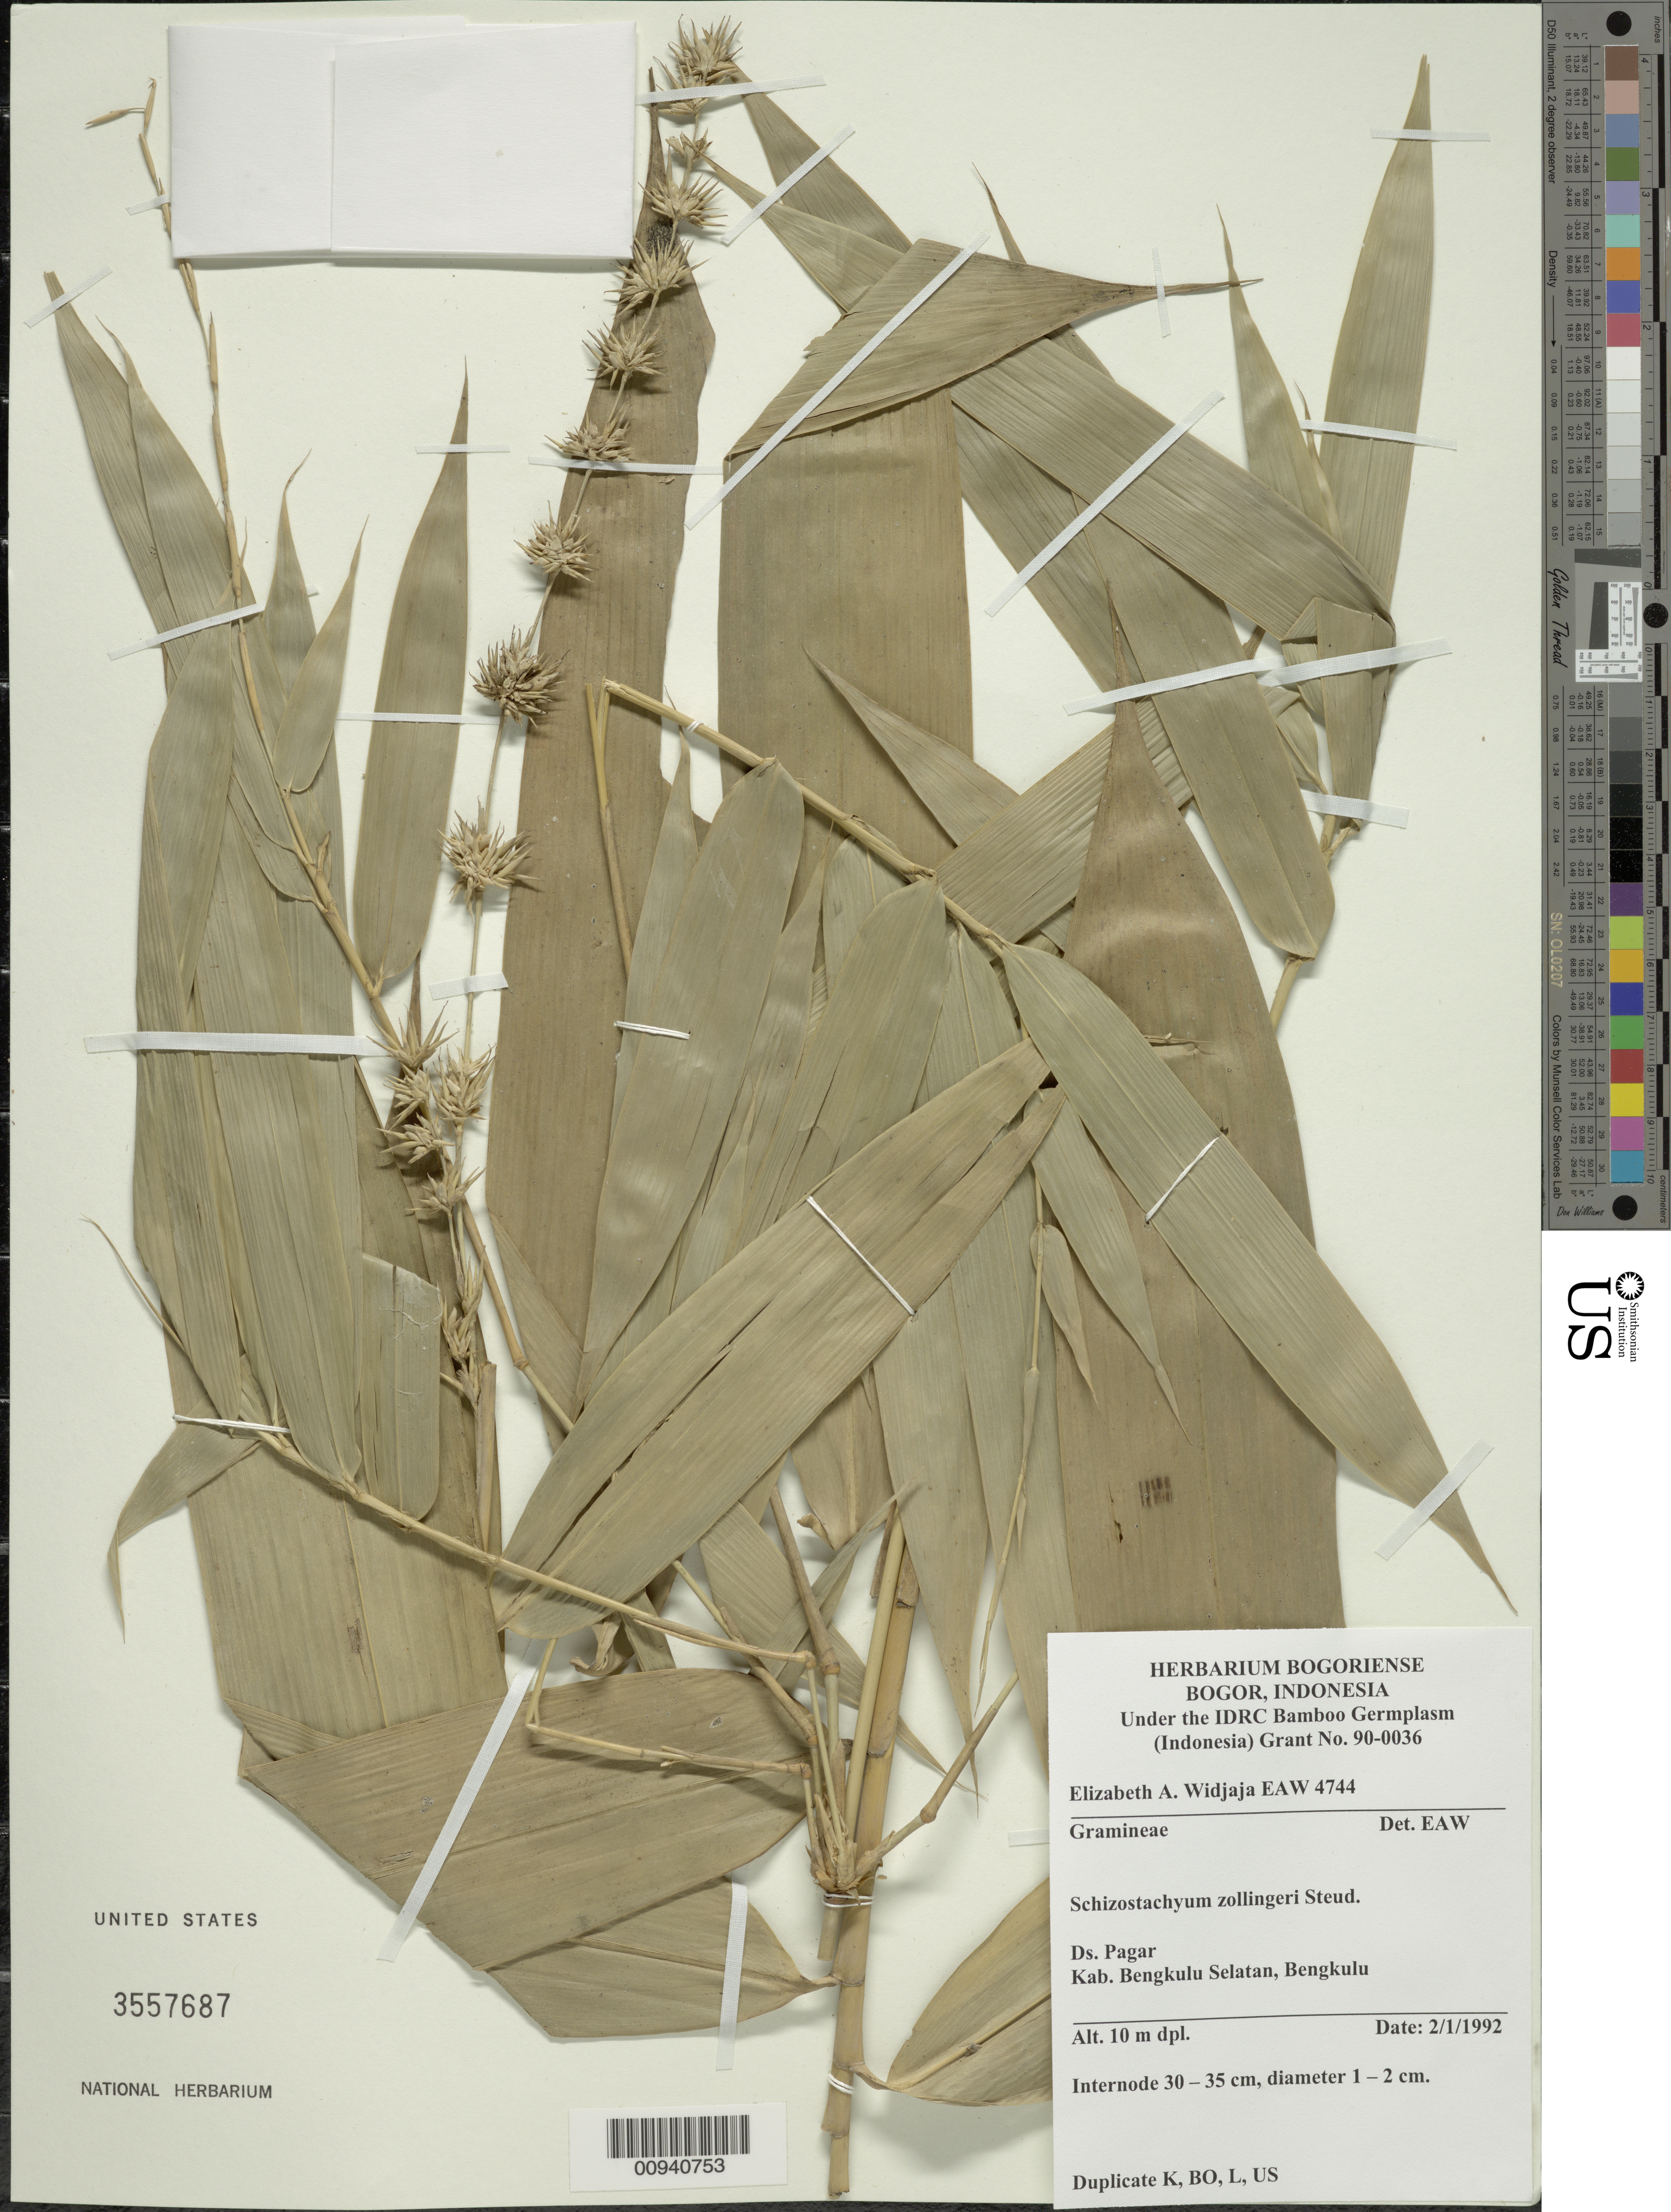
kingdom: Plantae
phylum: Tracheophyta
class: Liliopsida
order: Poales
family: Poaceae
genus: Schizostachyum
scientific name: Schizostachyum zollingeri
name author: Steud.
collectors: E. A. Widjaja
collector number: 4744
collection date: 1992-01-02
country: Indonesia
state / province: Sumatra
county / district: Bengkulu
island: Sumatra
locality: Ds. Pagar, Kab. Bengkulu Selatan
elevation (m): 10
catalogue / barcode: US 3557687